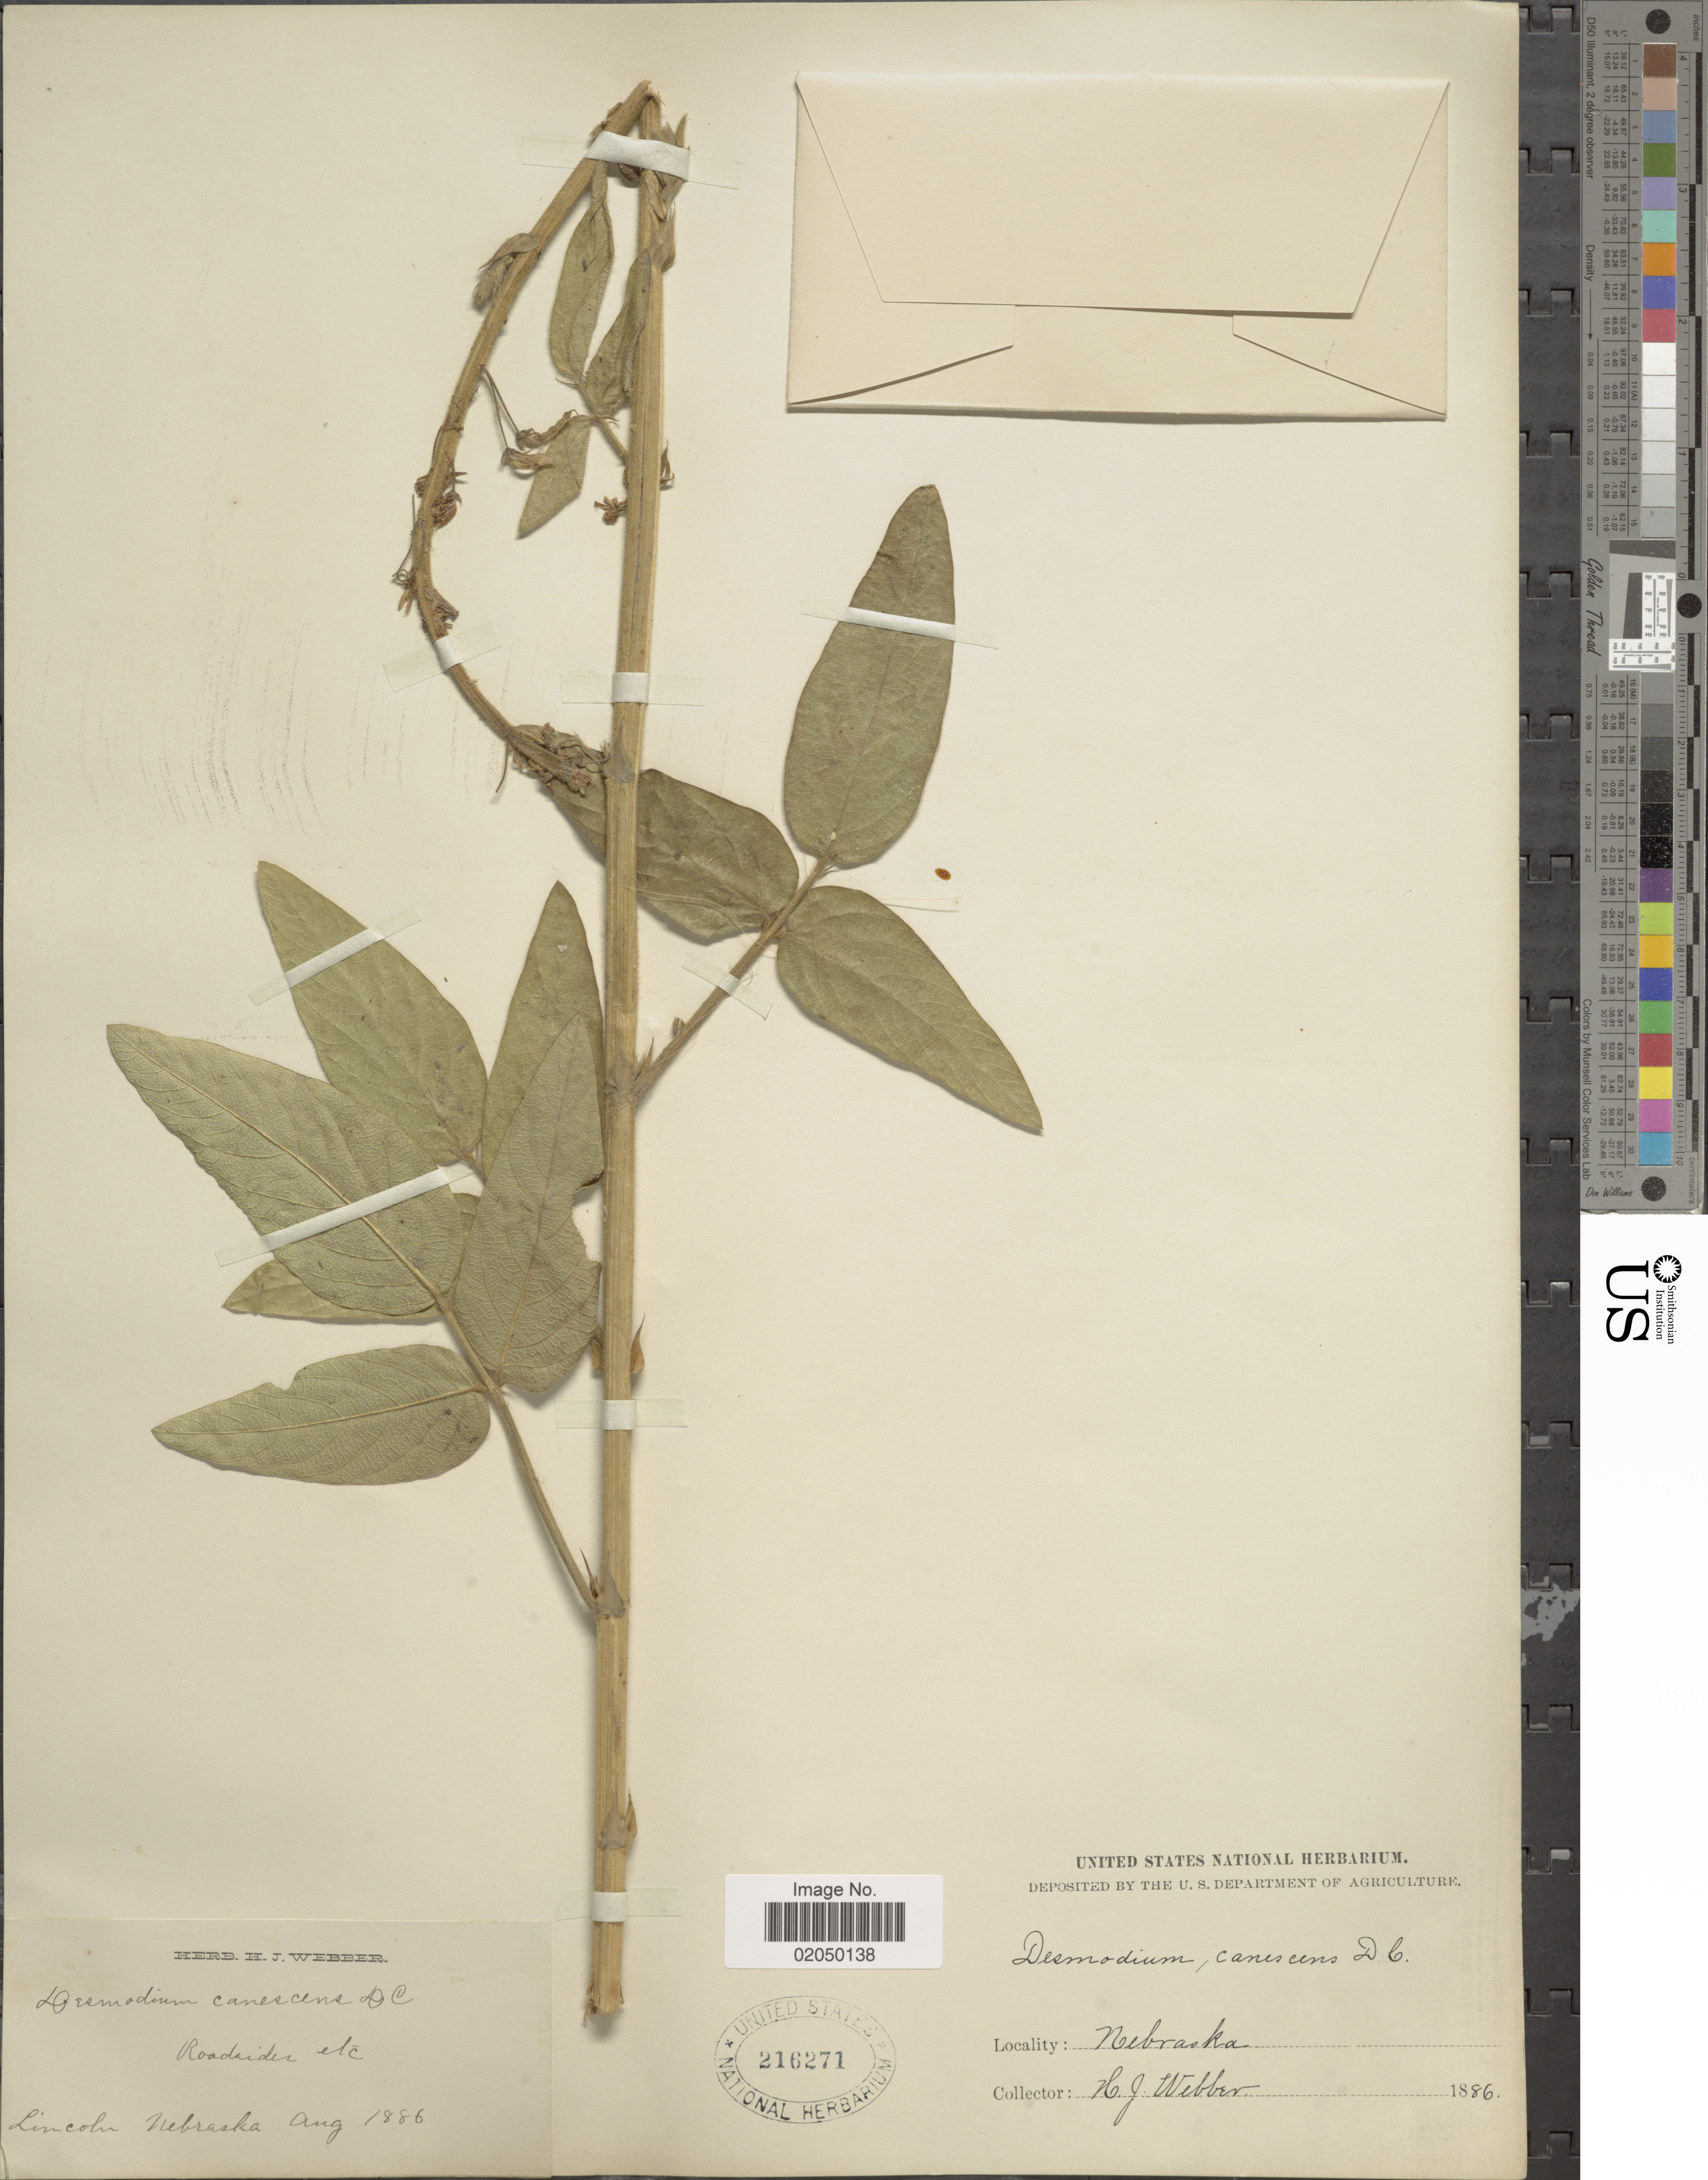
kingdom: Plantae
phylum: Tracheophyta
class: Magnoliopsida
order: Fabales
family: Fabaceae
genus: Desmodium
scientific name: Desmodium canescens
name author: (L.) DC.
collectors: H. Webber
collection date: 1886-08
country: United States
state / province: Nebraska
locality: Lincoln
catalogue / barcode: US 216271